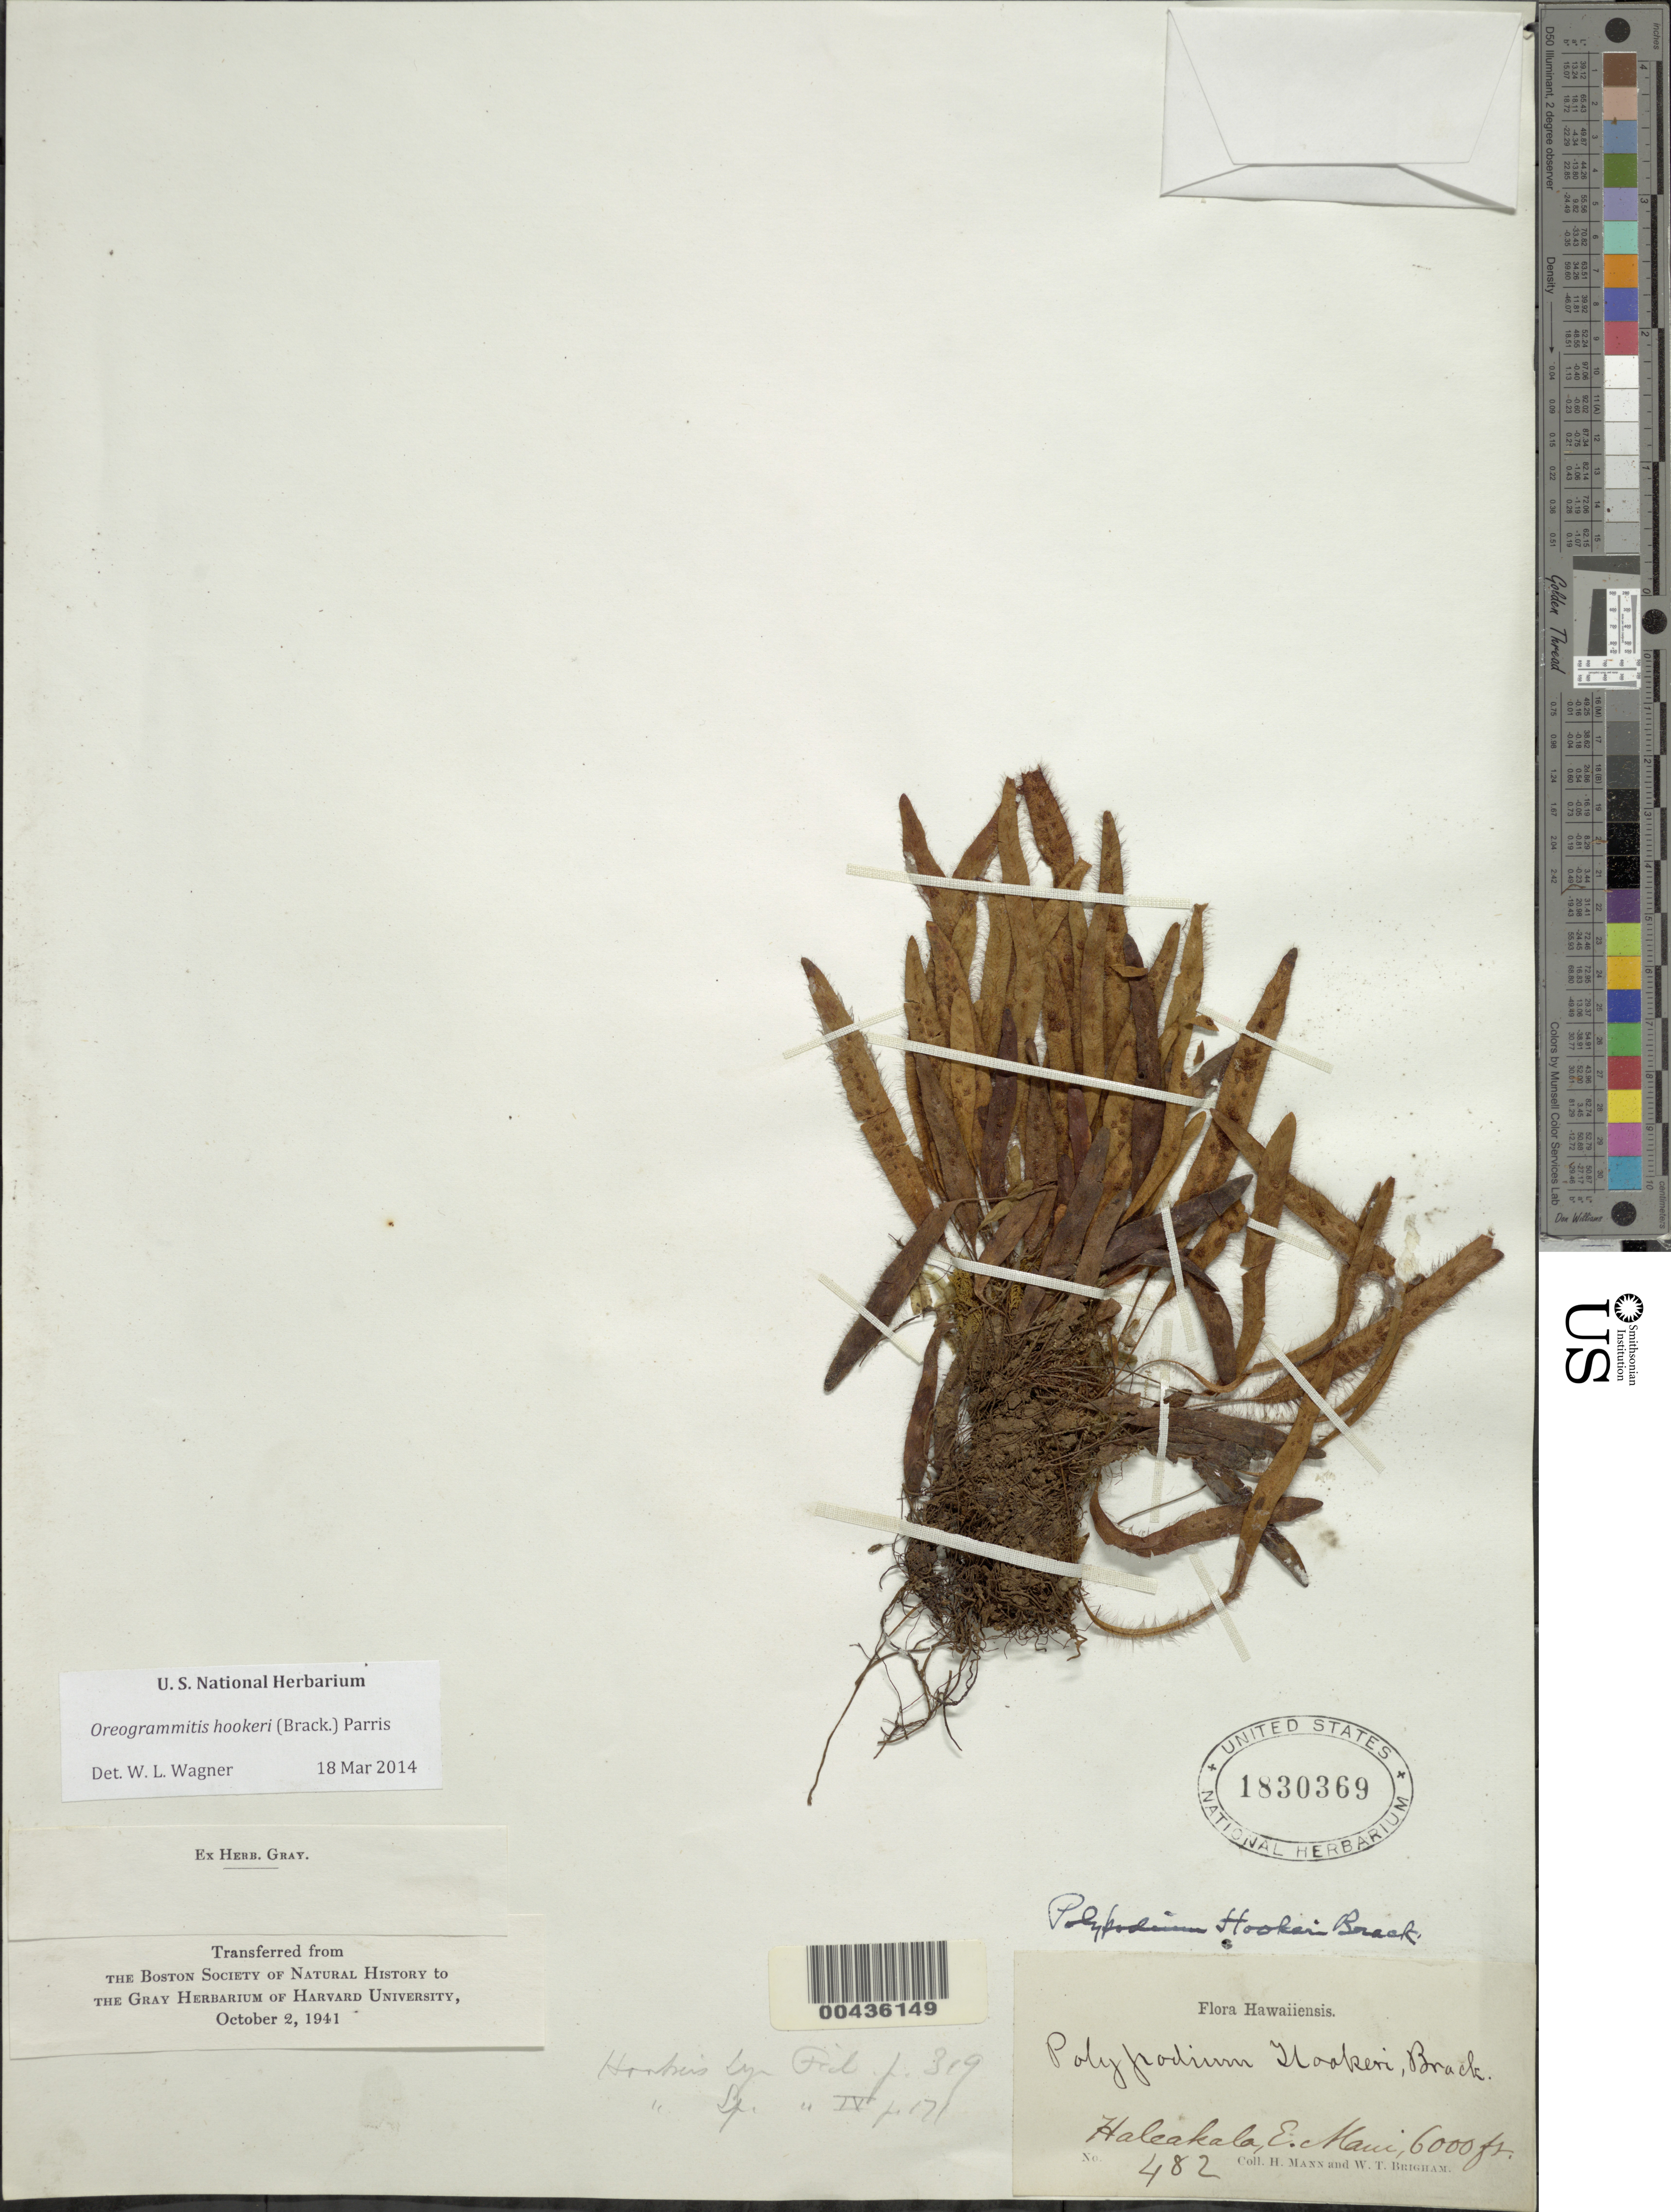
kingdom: Plantae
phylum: Tracheophyta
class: Polypodiopsida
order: Polypodiales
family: Polypodiaceae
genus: Oreogrammitis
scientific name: Oreogrammitis hookeri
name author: (Brack.) Parris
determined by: Wagner, W. L., (BOT), Smithsonian Institution - National Museum of Natural History (UNITED STATES)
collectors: H. Mann & W. T. Brigham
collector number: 482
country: United States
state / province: Hawaii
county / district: Maui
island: Maui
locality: Haleakala, E Maui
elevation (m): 1829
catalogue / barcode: US 1830369